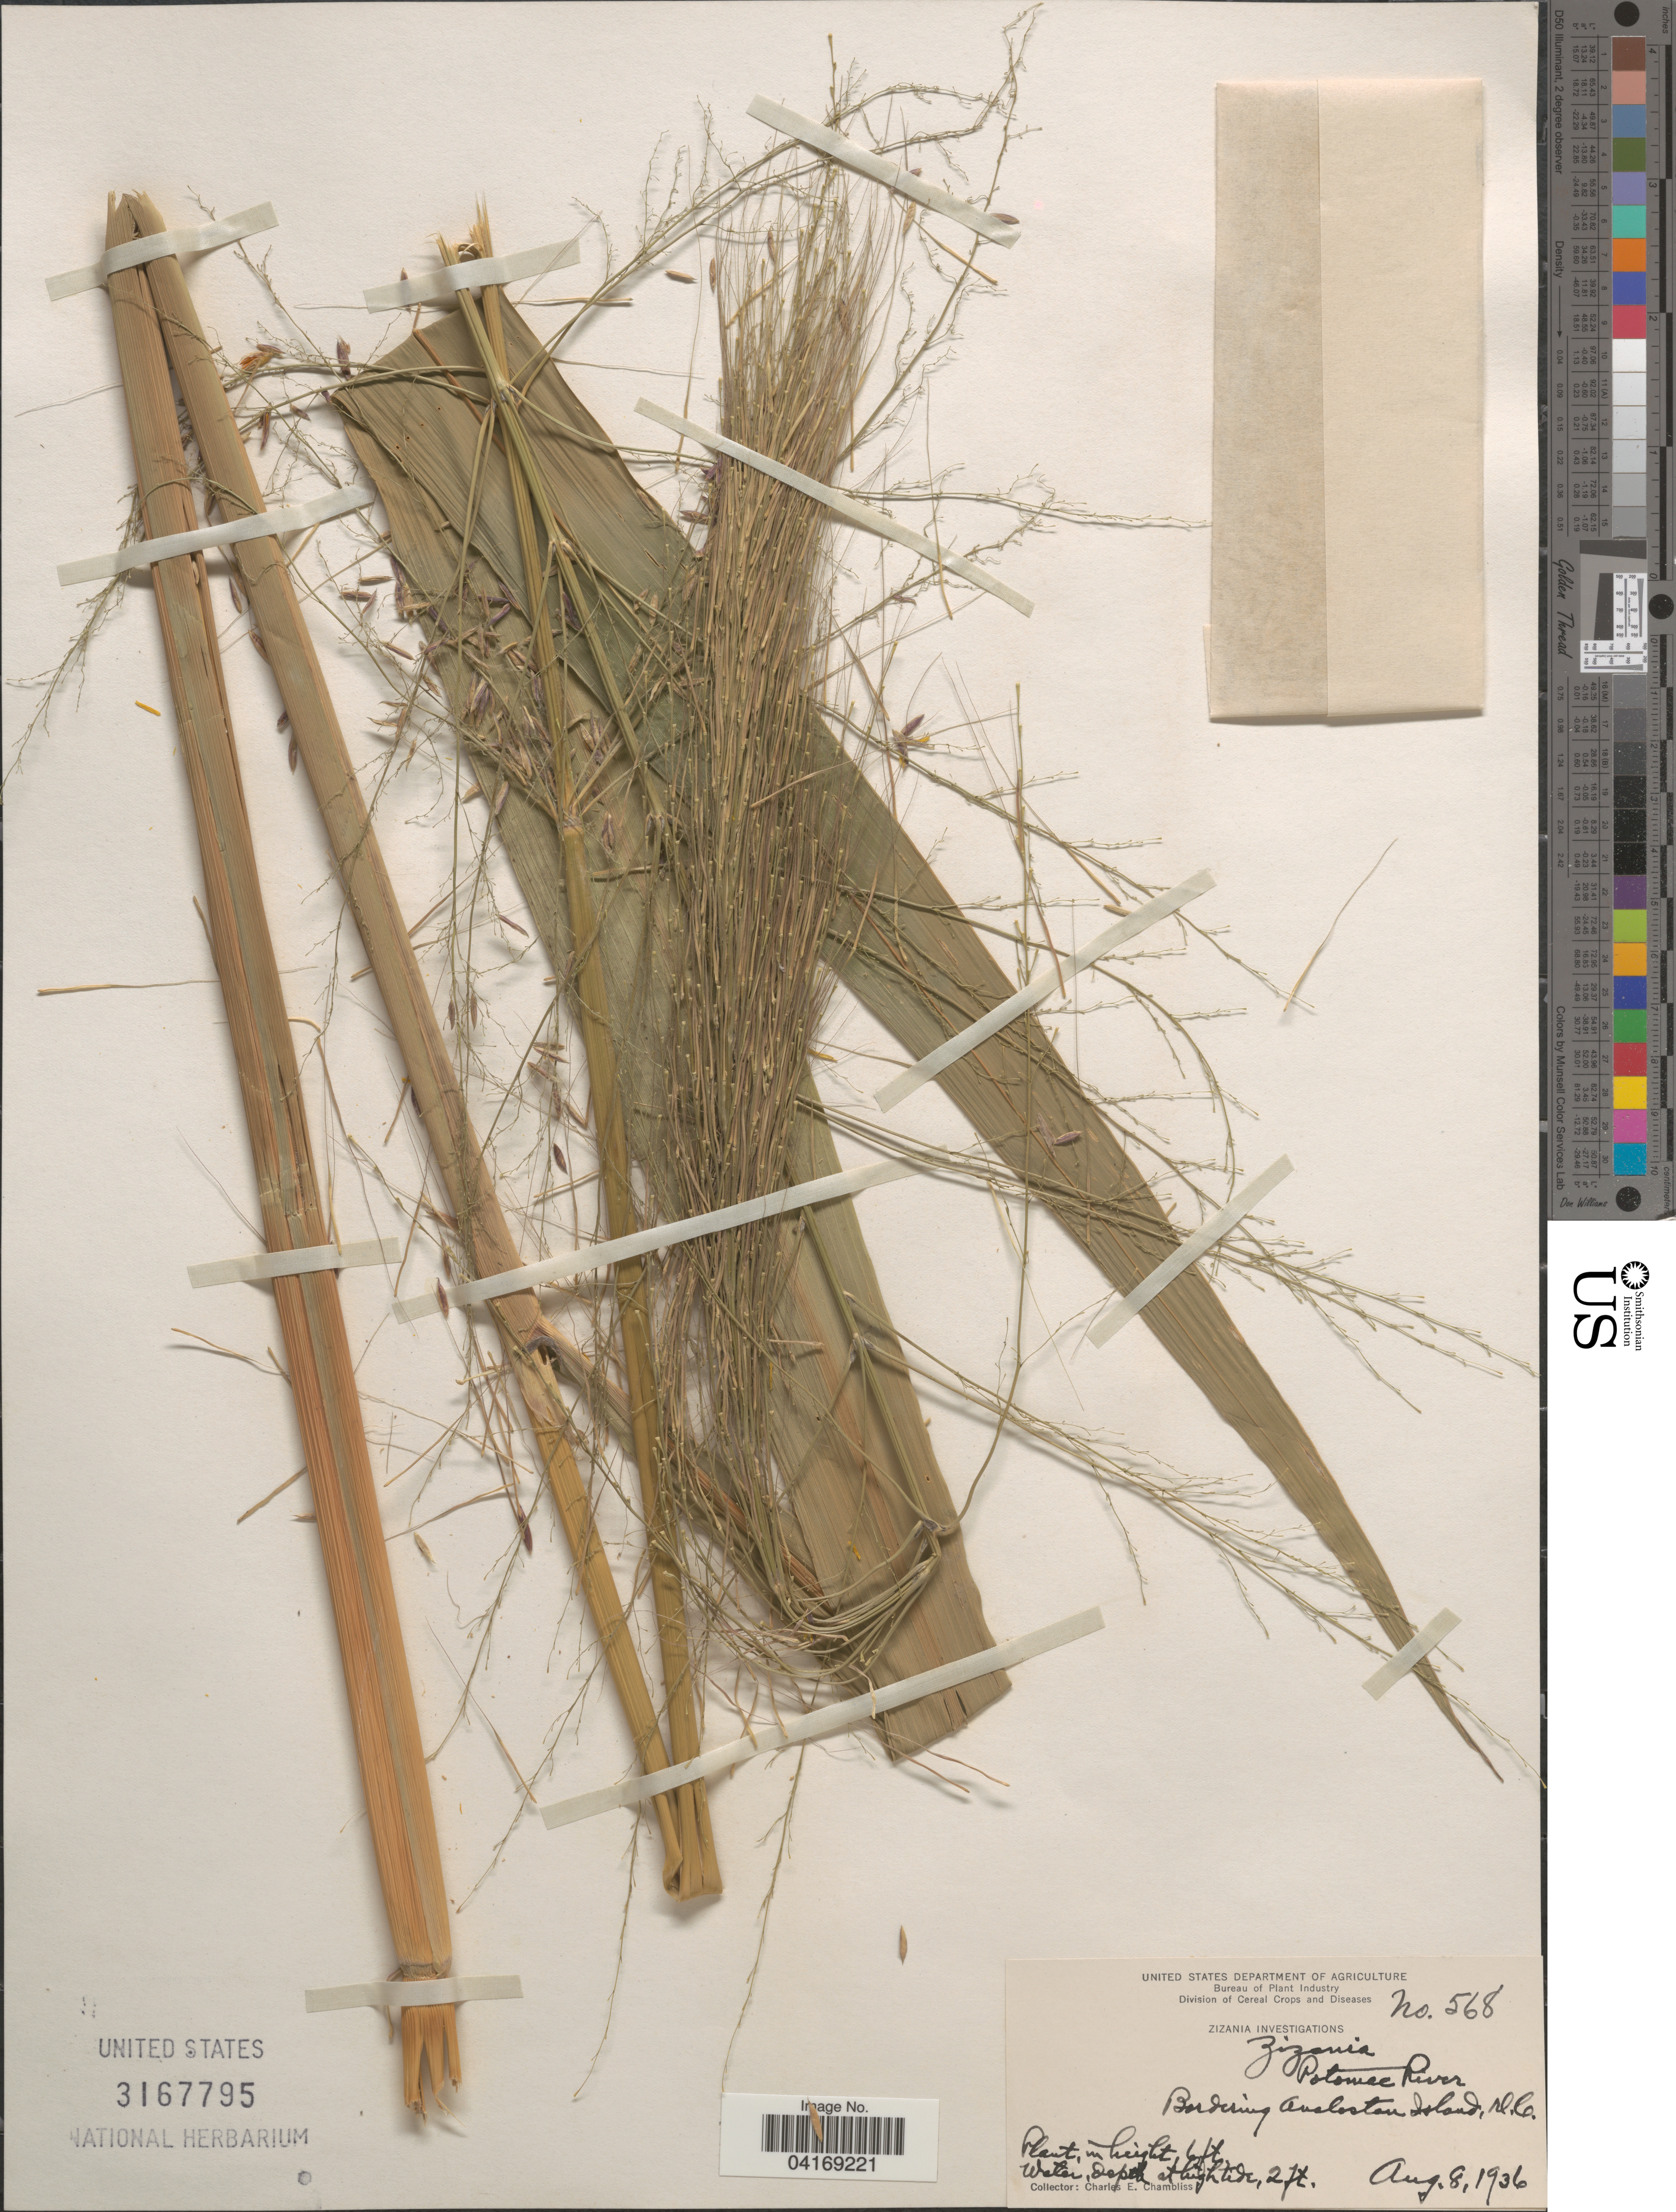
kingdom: Plantae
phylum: Tracheophyta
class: Liliopsida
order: Poales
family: Poaceae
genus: Zizania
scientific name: Zizania sp.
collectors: C. Chambliss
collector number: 568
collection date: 1936-08-08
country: United States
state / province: District of Columbia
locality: Potomac River. Bordering Analostan Island, D.C.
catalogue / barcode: US 3167795